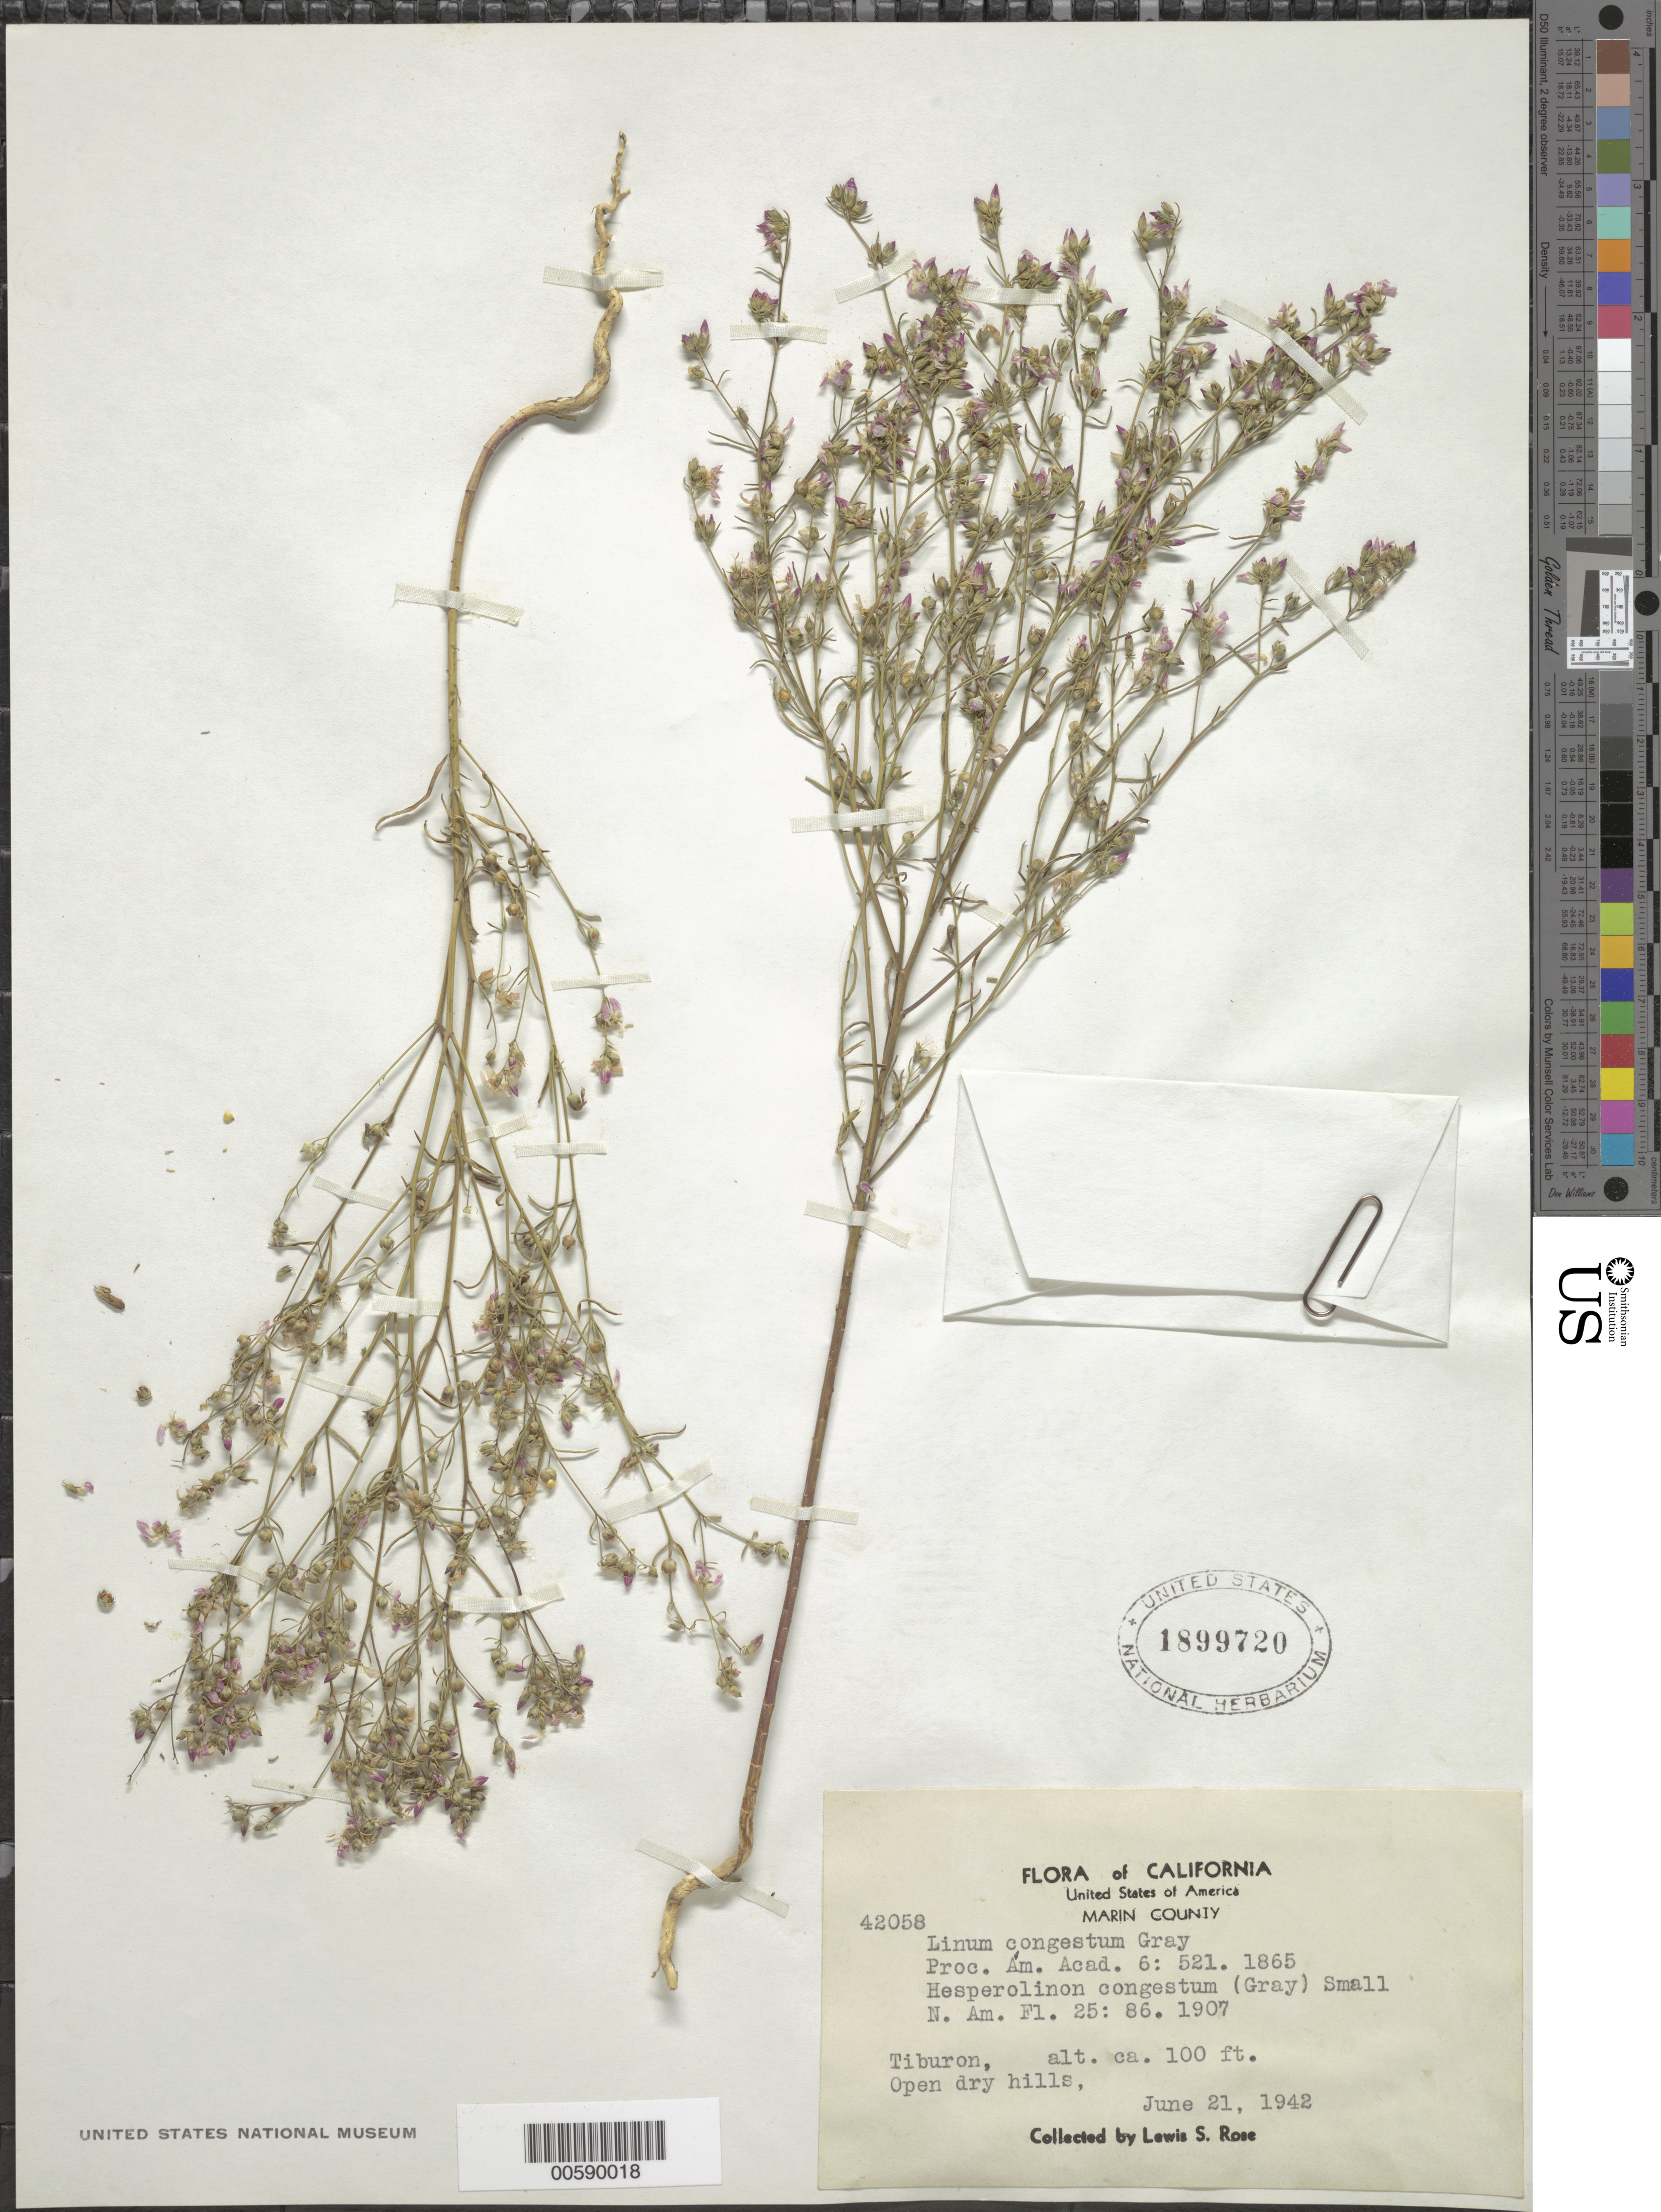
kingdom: Plantae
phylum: Tracheophyta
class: Magnoliopsida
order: Malpighiales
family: Linaceae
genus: Linum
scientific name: Linum congestum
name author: A. Gray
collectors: L. S. Rose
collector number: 42058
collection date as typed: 21 Jun 1942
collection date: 1942-06-21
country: United States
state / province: California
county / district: Marin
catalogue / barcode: US 1899720